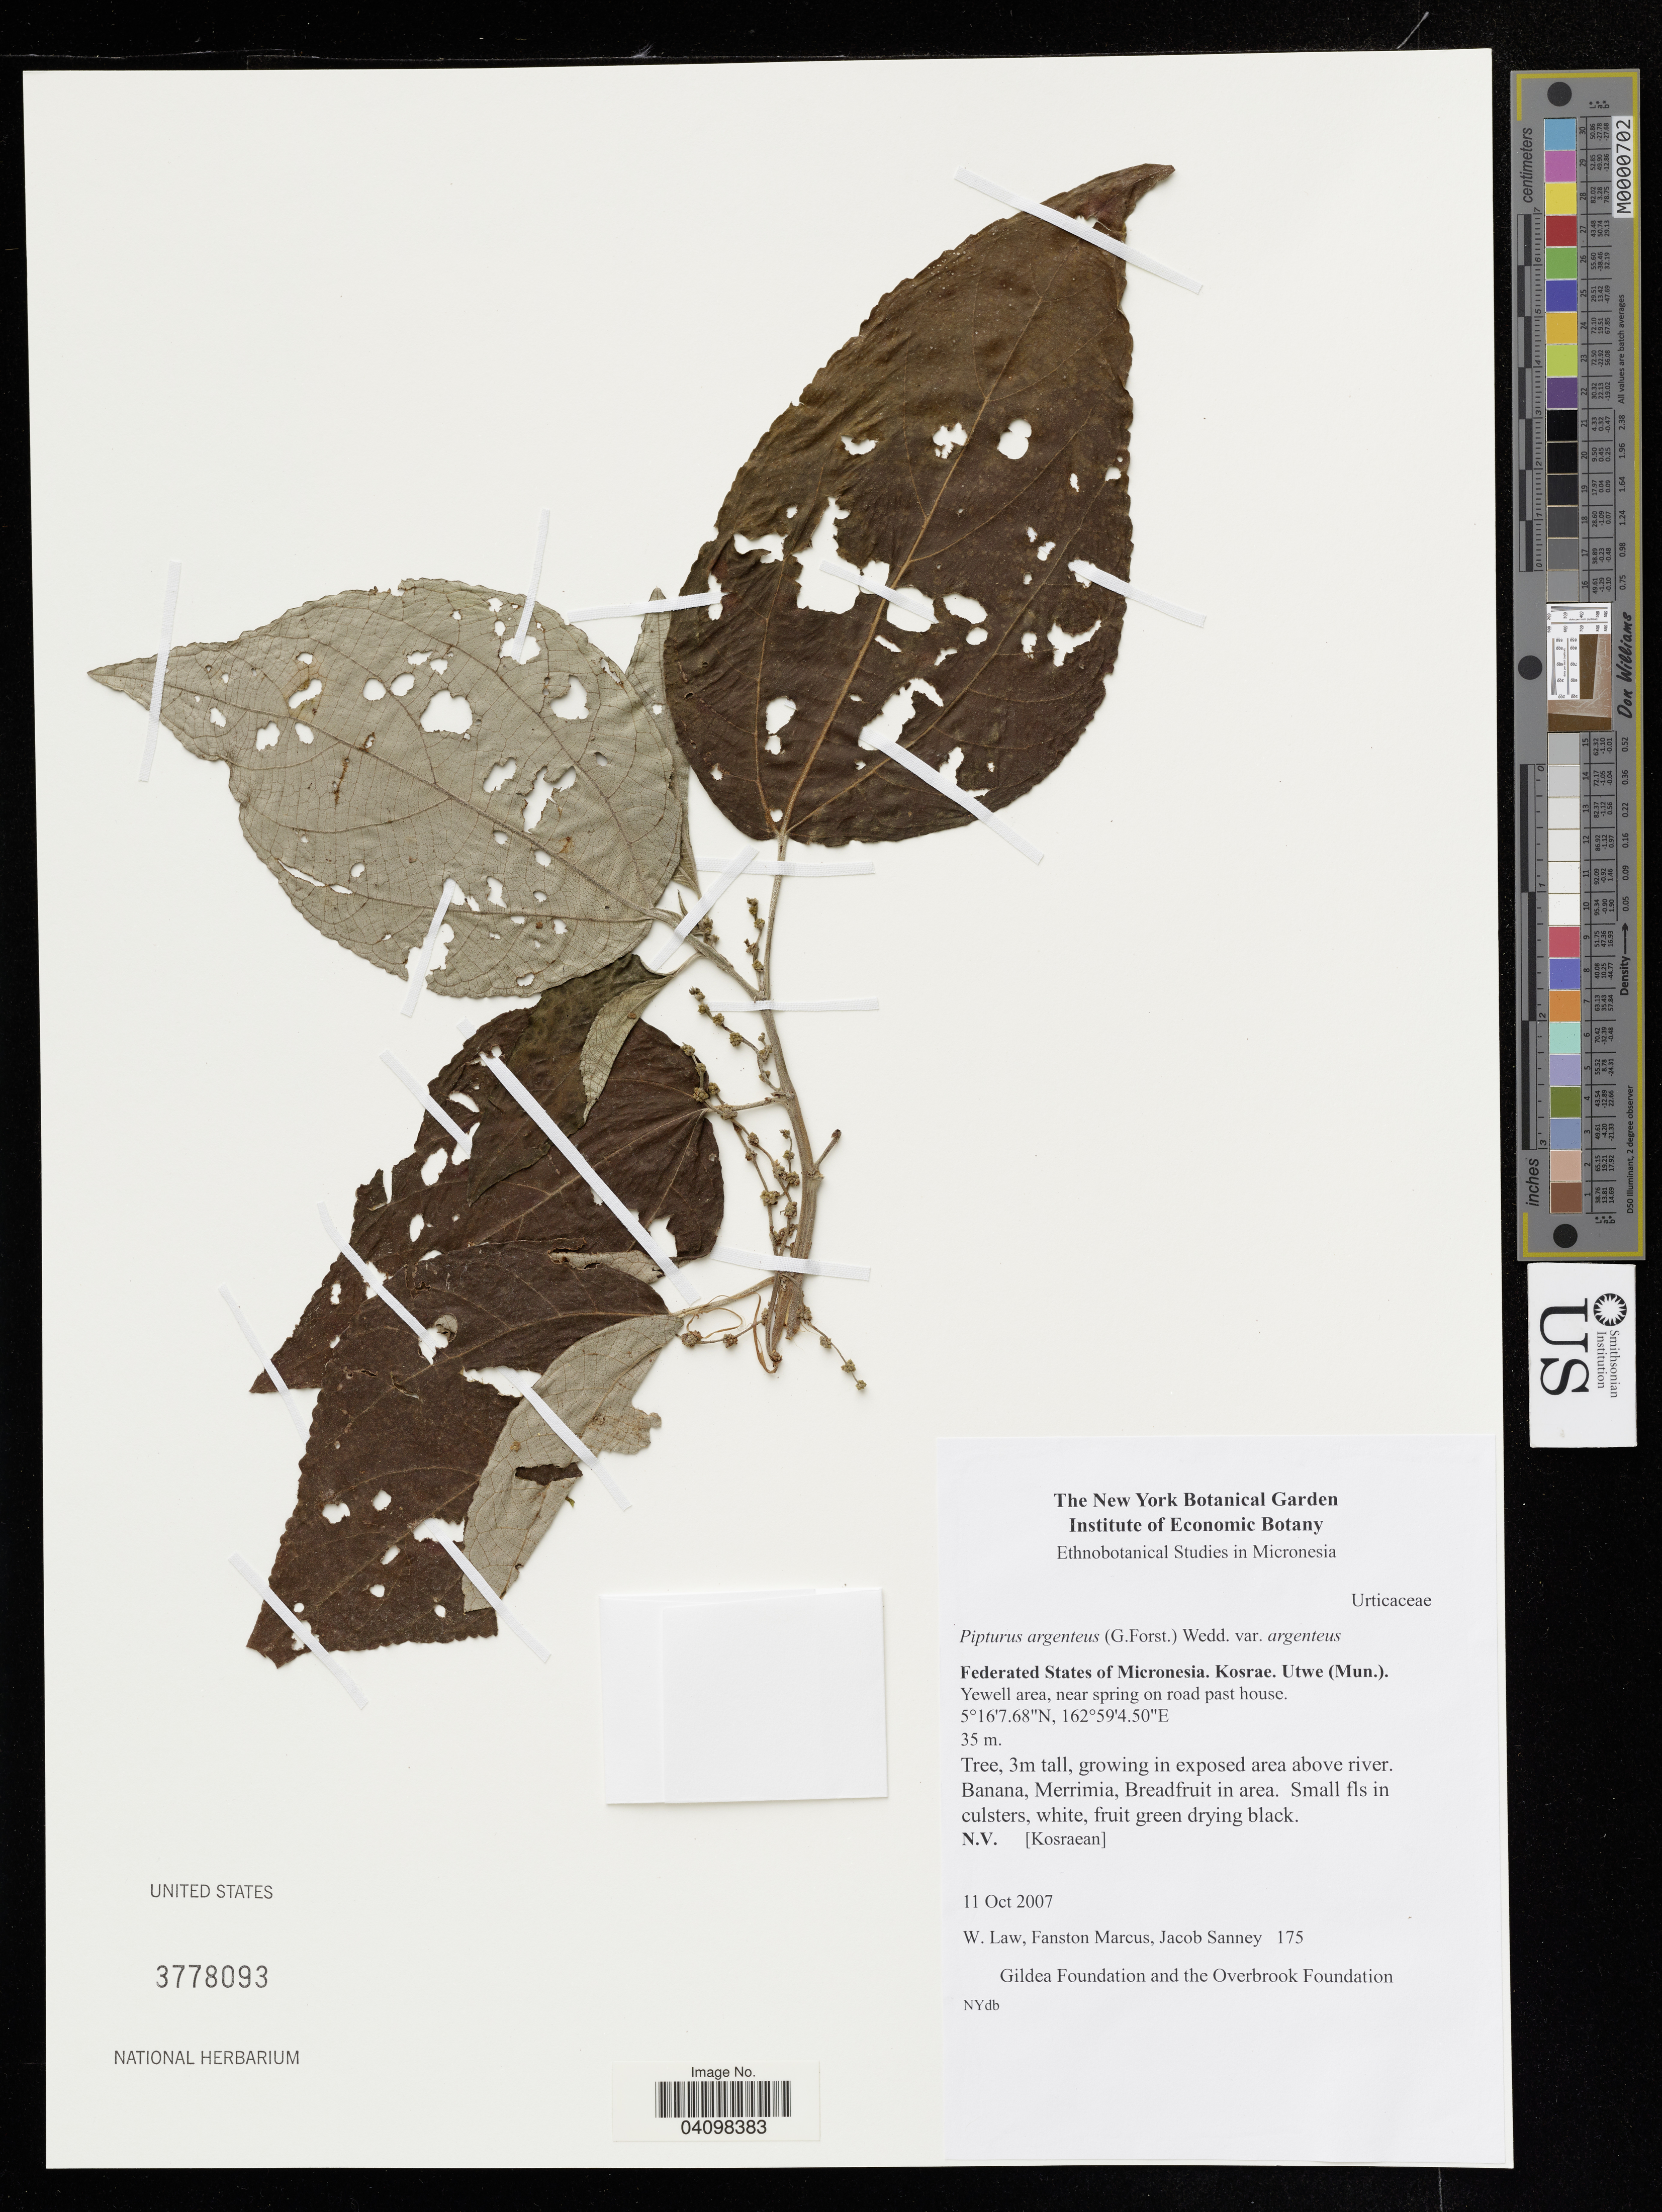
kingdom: Plantae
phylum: Tracheophyta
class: Magnoliopsida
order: Rosales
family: Urticaceae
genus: Pipturus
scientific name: Pipturus argenteus var. argenteus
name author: (G. Forst.) Wedd.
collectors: W. Law & F. Marcus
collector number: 175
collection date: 2007-10-11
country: Micronesia, Federated States of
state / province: Kosrae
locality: Utwe (Mun.). Yewll area.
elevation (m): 35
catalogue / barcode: US 3778093